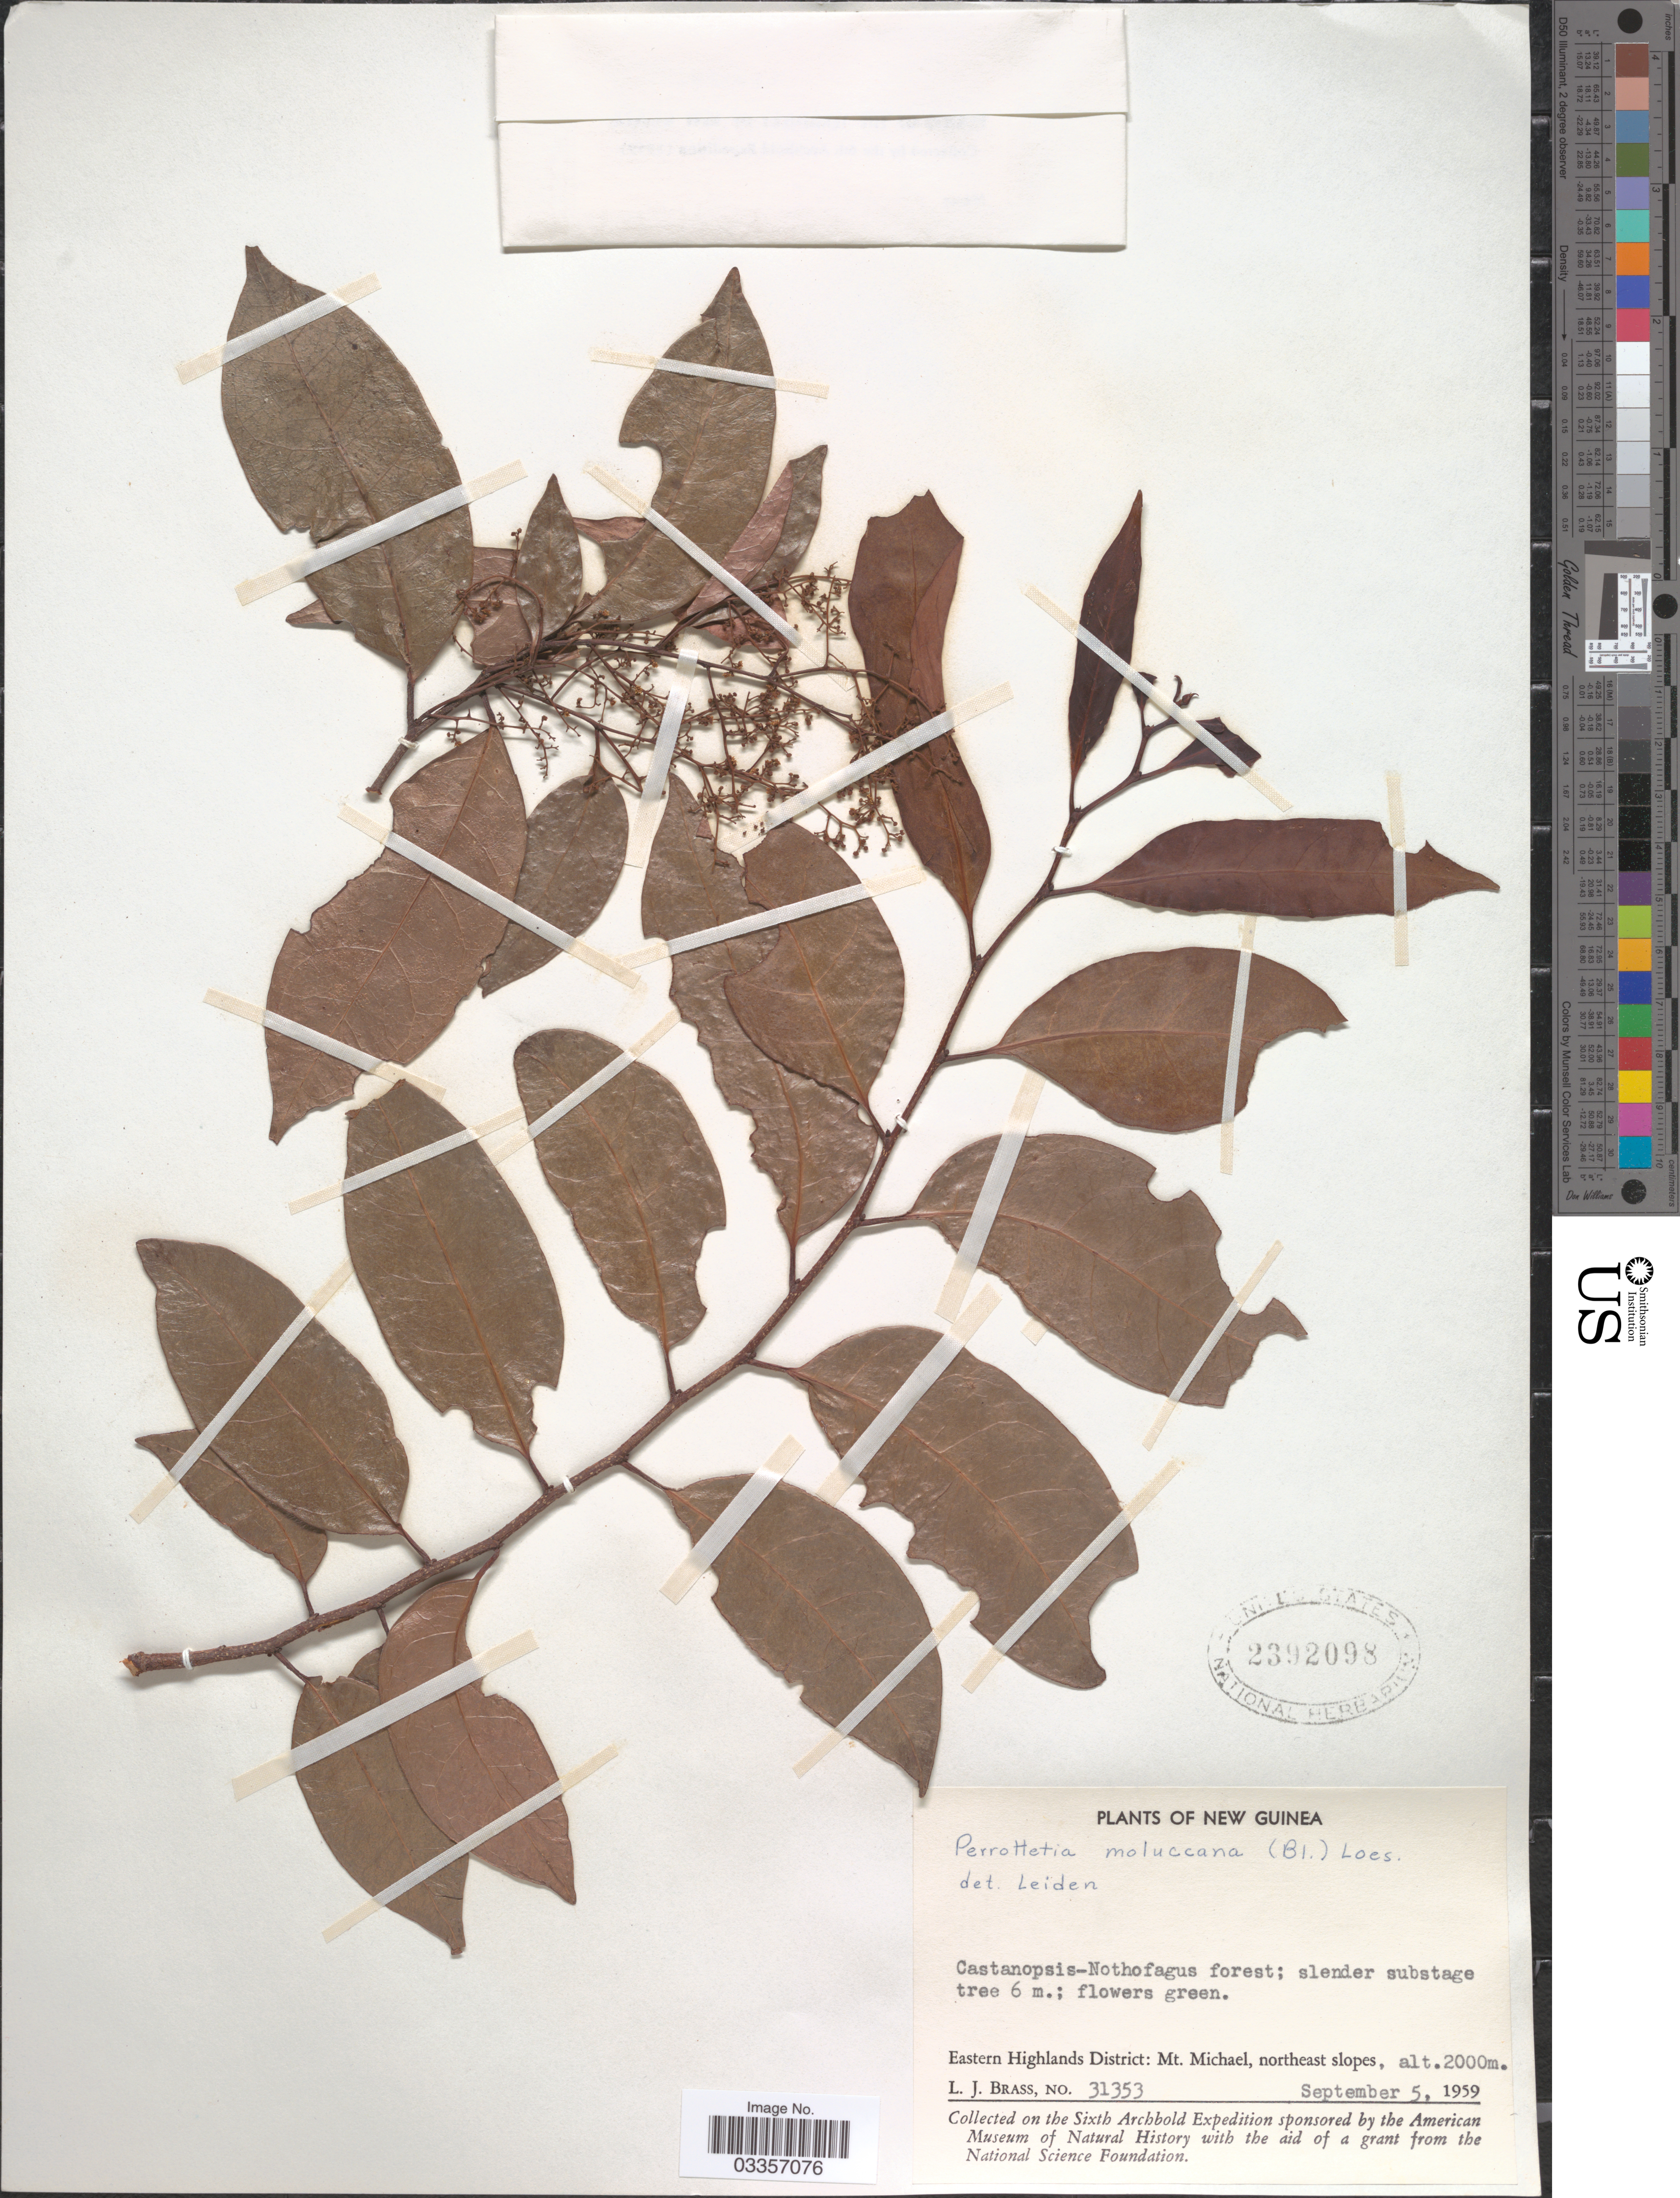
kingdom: Plantae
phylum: Tracheophyta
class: Magnoliopsida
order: Huerteales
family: Dipentodontaceae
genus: Perrottetia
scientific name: Perrottetia alpestris subsp. moluccana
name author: (Blume) Ding Hou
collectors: L. J. Brass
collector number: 31353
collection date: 1959-09-05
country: Papua New Guinea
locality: New Guinea, Eastern Highlands District: Mt. Michael, northeast slopes.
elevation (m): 2000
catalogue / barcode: US 2392098